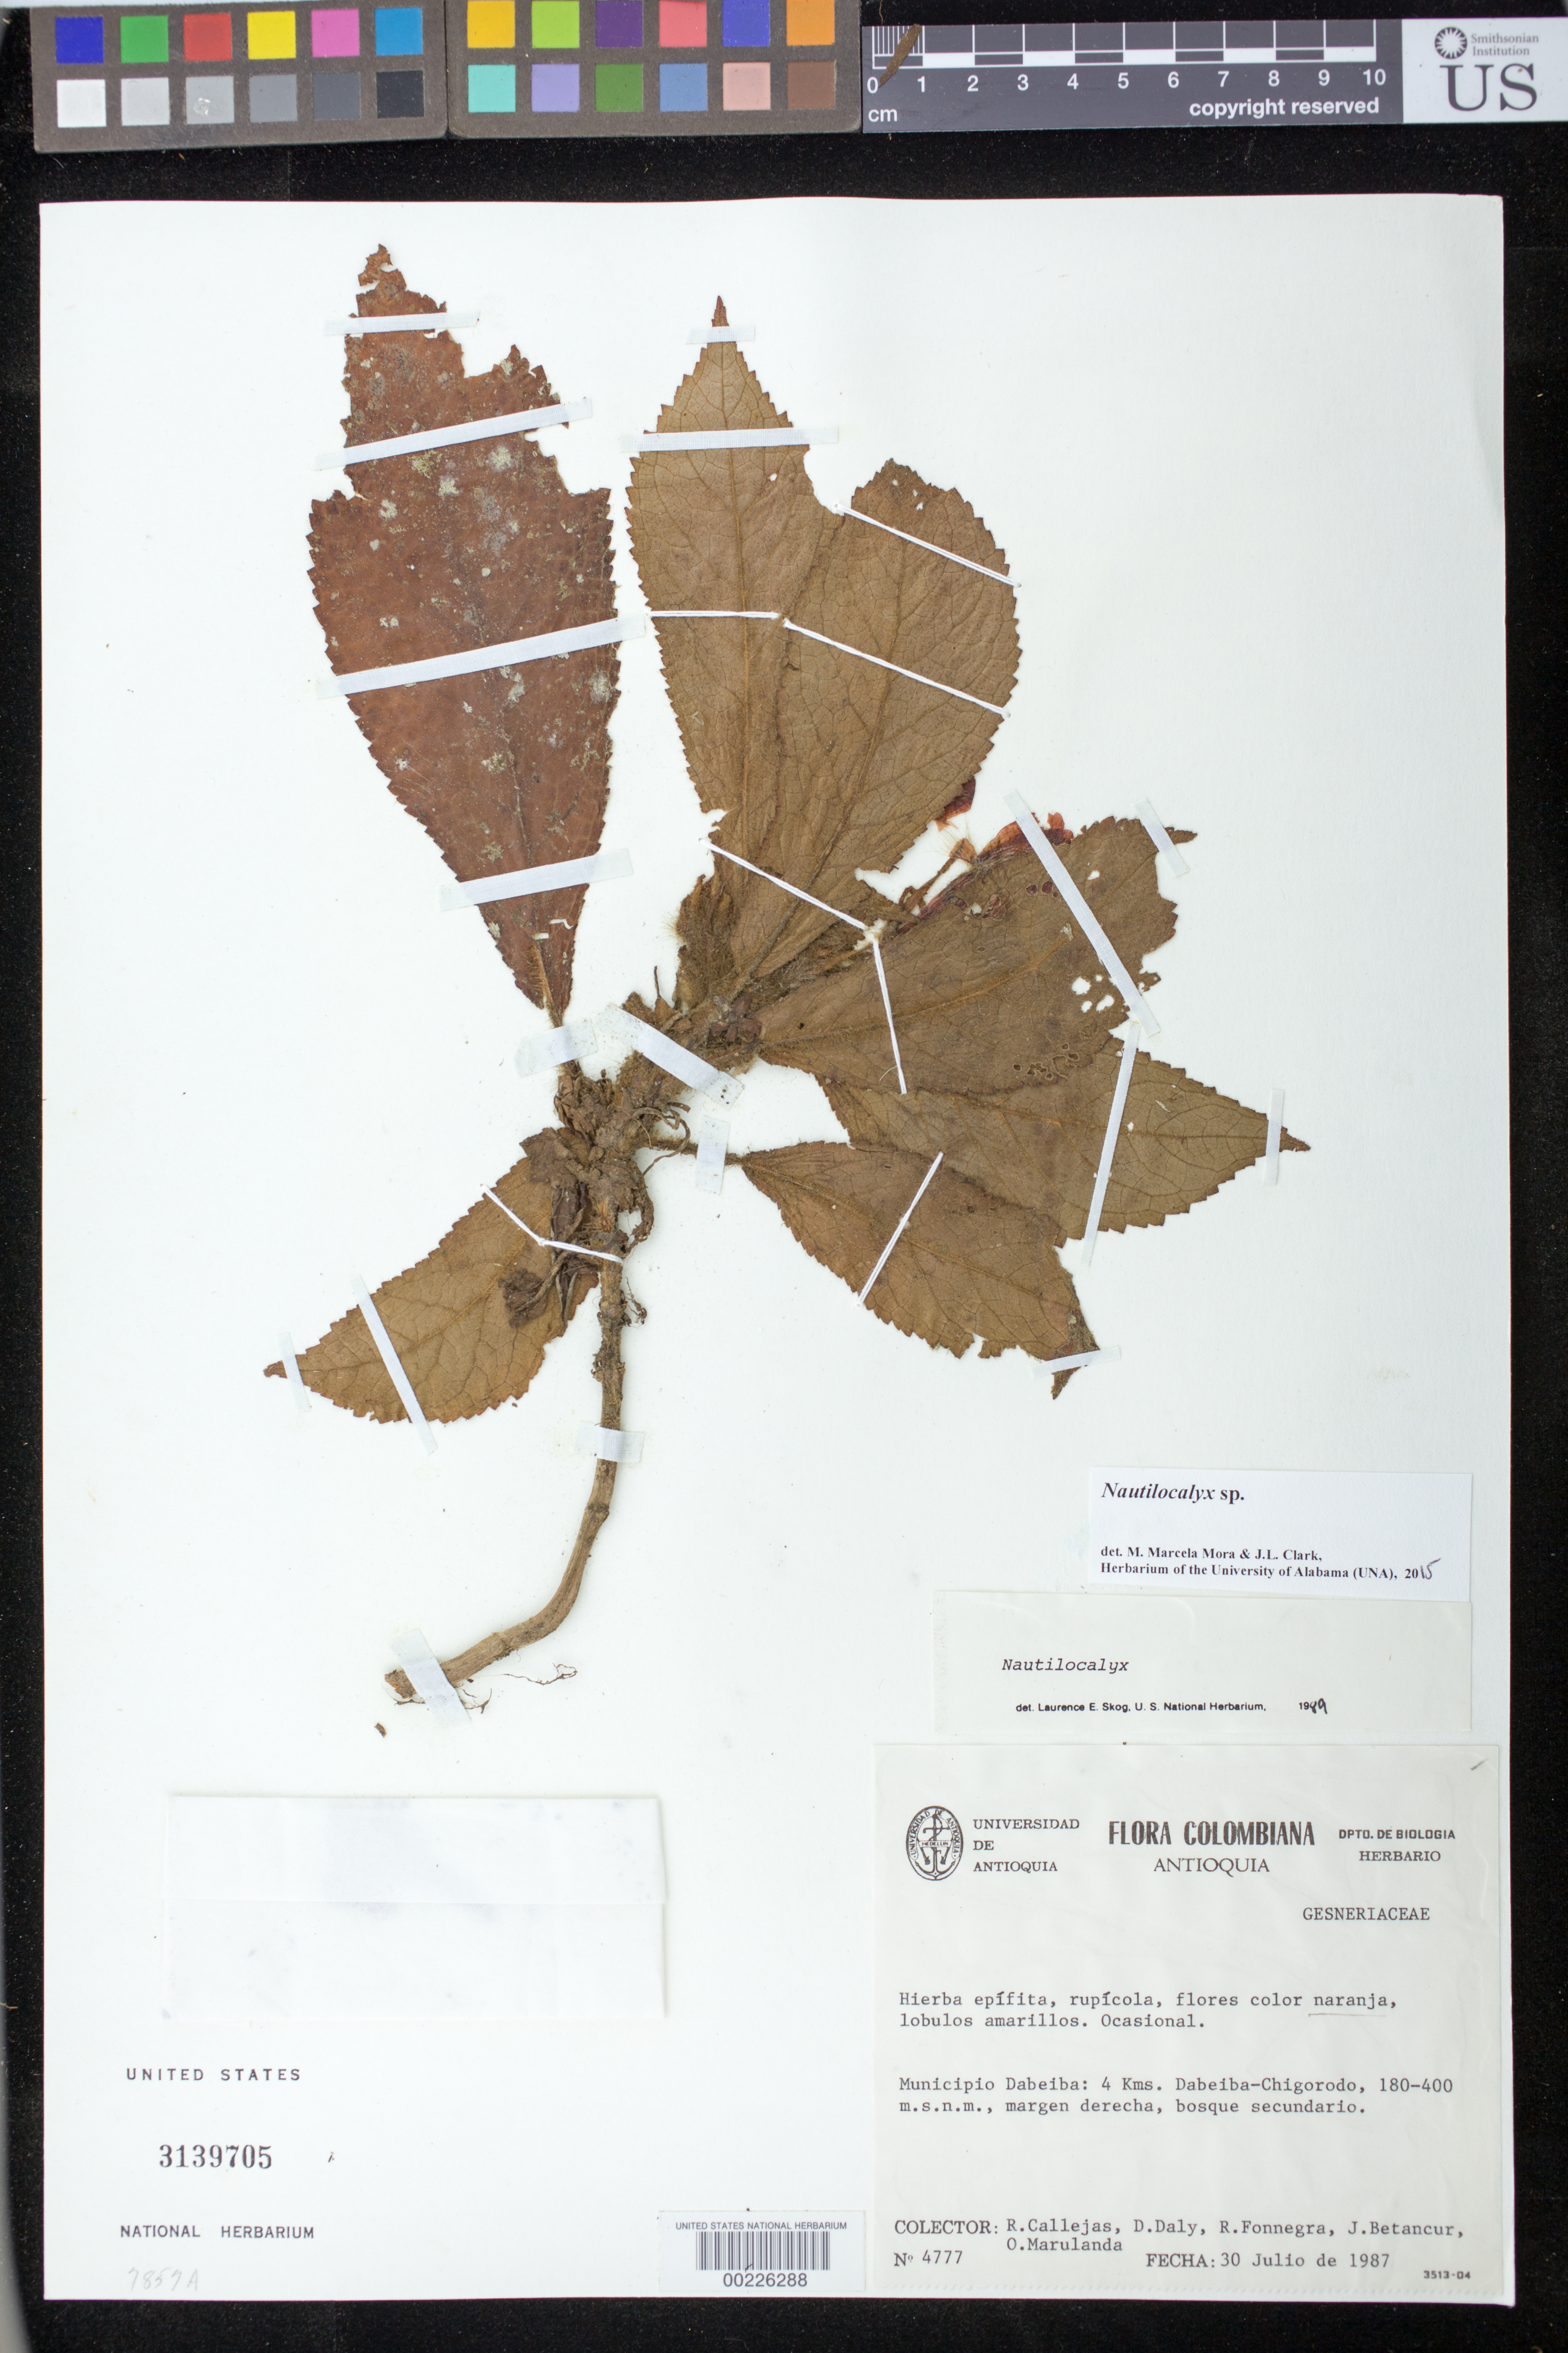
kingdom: Plantae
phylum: Tracheophyta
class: Magnoliopsida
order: Lamiales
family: Gesneriaceae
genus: Nautilocalyx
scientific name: Nautilocalyx sp.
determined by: Skog, Laurence E.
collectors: R. Callejas, D. C. Daly, R. Fonnegra G., J. C. Betancur & O. Marulanda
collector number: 4777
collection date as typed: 30 Jul 1987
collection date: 1987-07-30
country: Colombia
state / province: Antioquia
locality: Mpio. Dabeiba, 4 km Dabeiba-Chigorodo, right-hand bank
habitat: Secondary forest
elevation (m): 180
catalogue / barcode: US 3139705